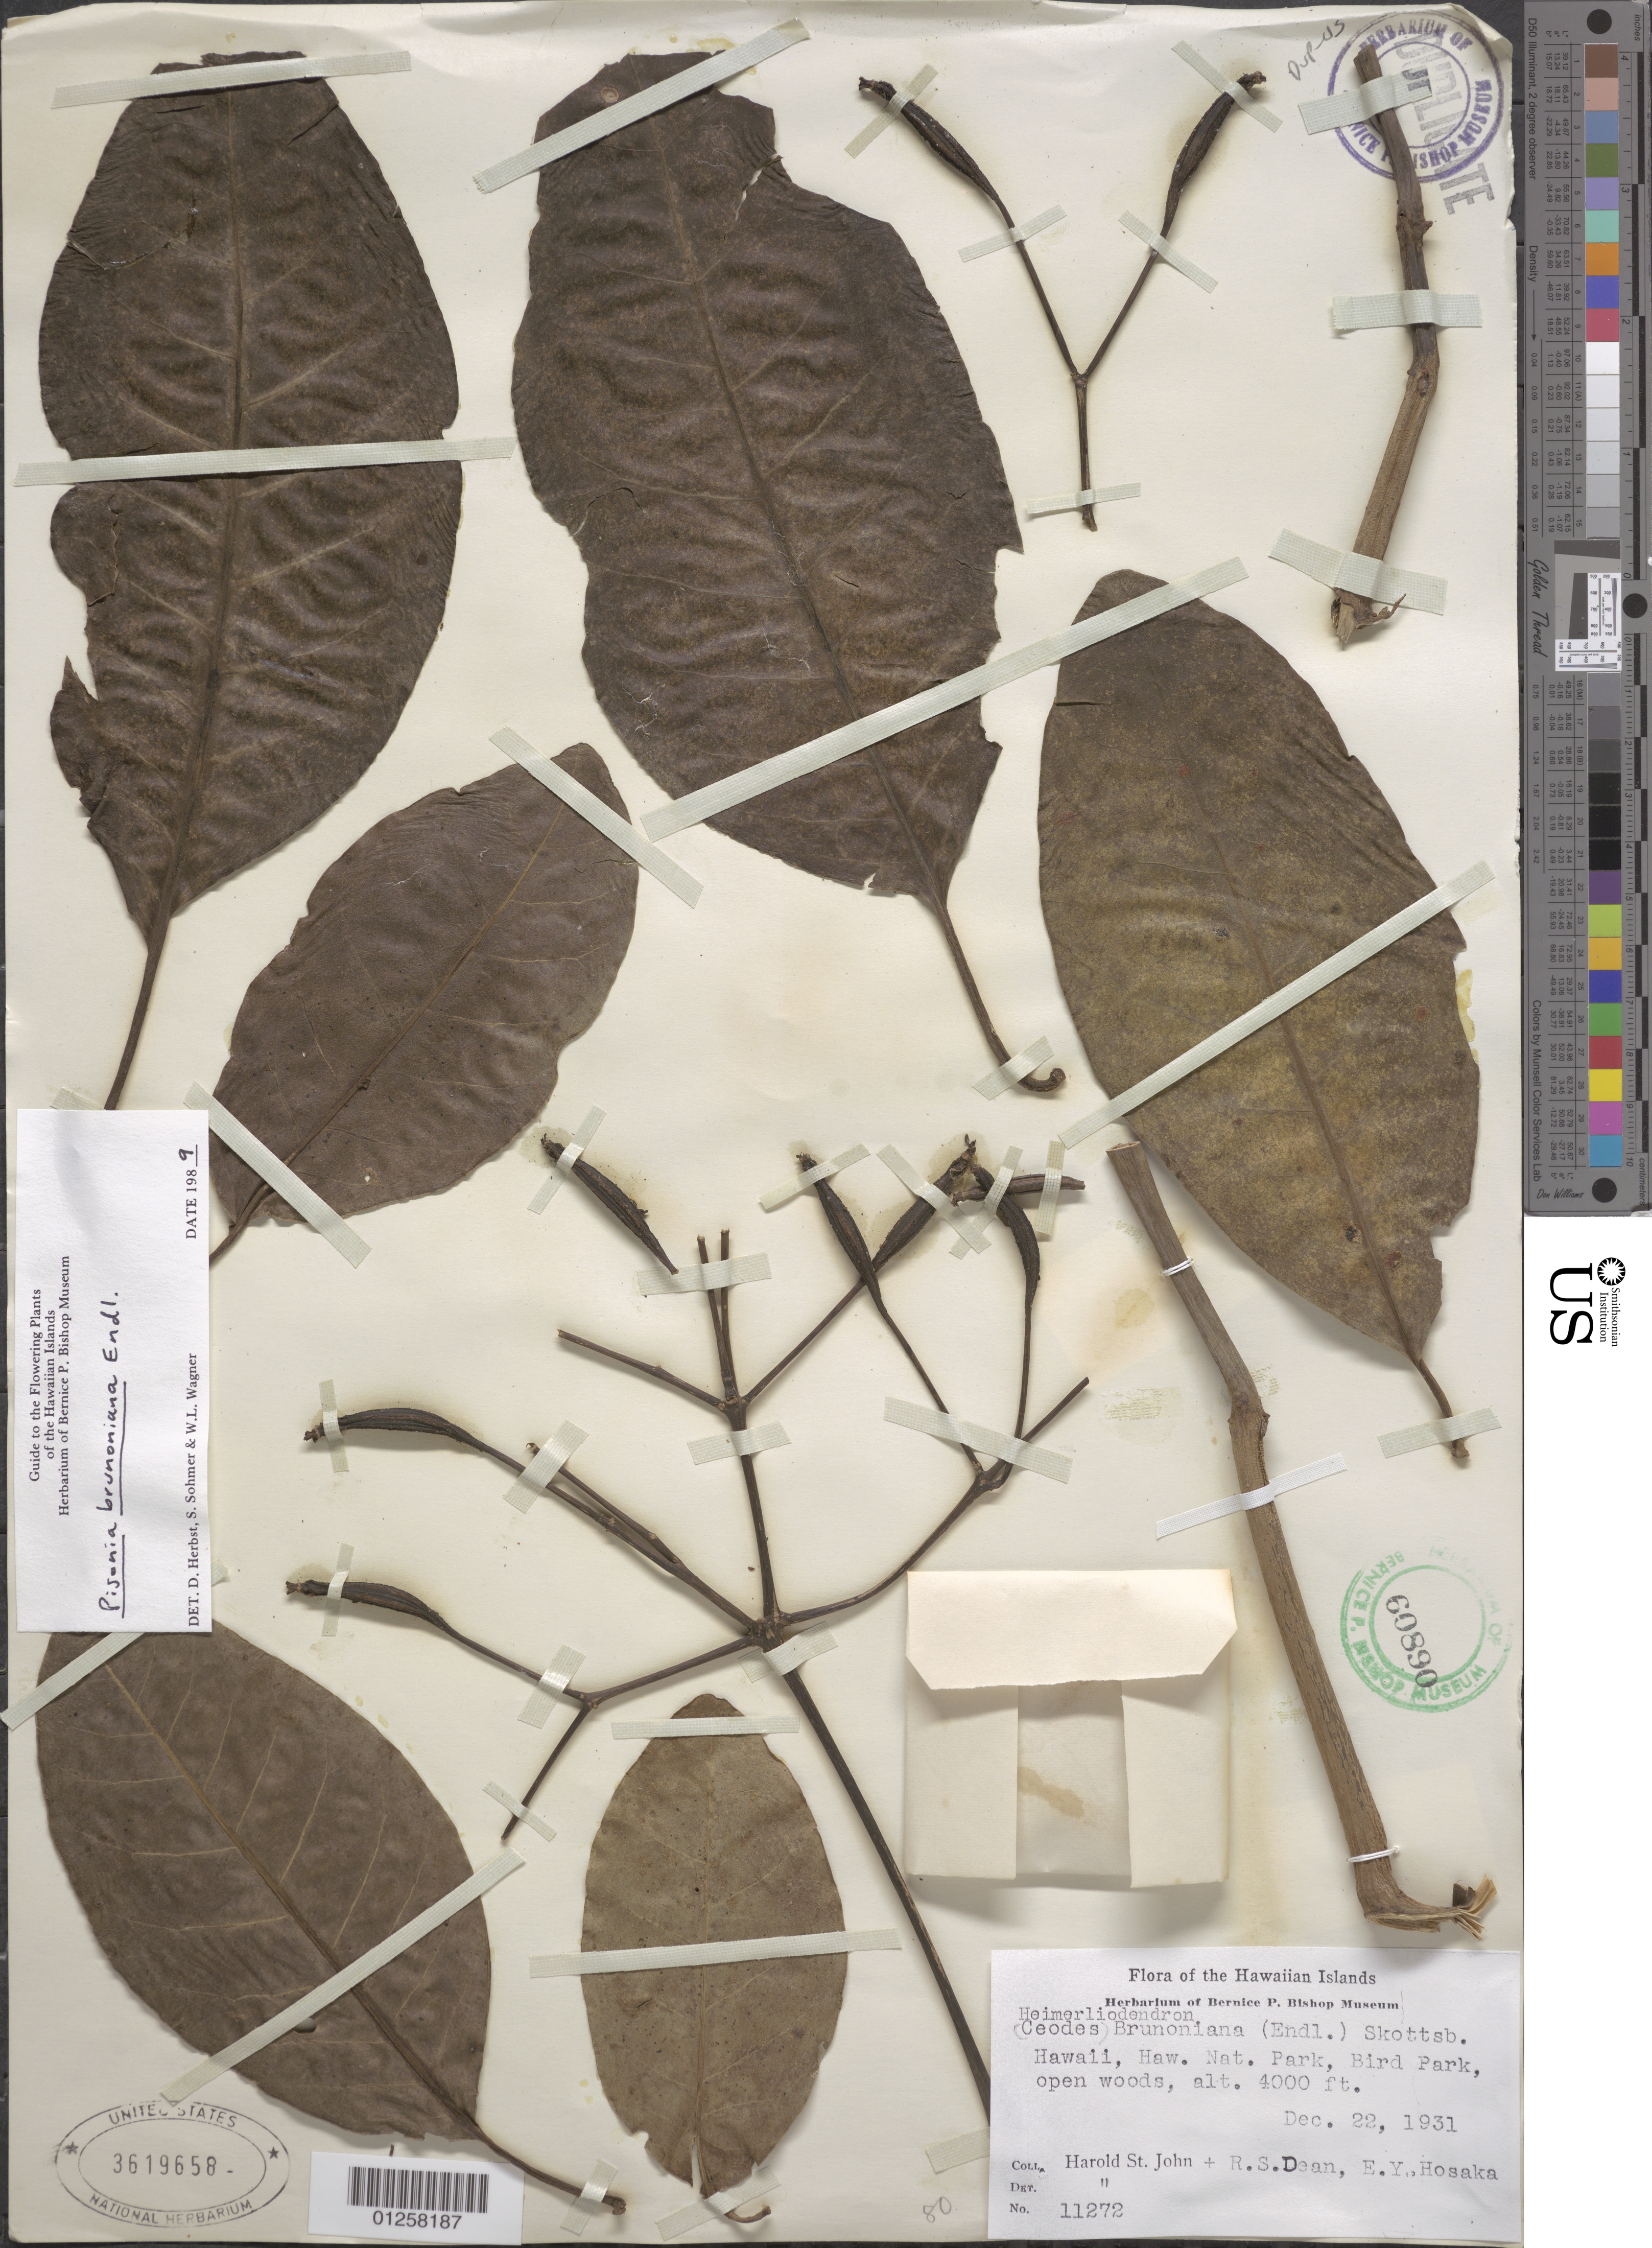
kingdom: Plantae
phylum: Tracheophyta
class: Magnoliopsida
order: Caryophyllales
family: Nyctaginaceae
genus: Ceodes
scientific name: Ceodes brunoniana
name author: (Endl.) Skottsb.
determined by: Wagner, W. L., (BOT), Smithsonian Institution - National Museum of Natural History (UNITED STATES)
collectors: H. St. John, R. Bean & E. Y. Hosaka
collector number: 11272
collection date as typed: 22 Dec 1931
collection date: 1931-12-22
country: United States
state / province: Hawaii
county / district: Hawaii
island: Hawaii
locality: Bird Park, Hawaii National Park.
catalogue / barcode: US 3619658